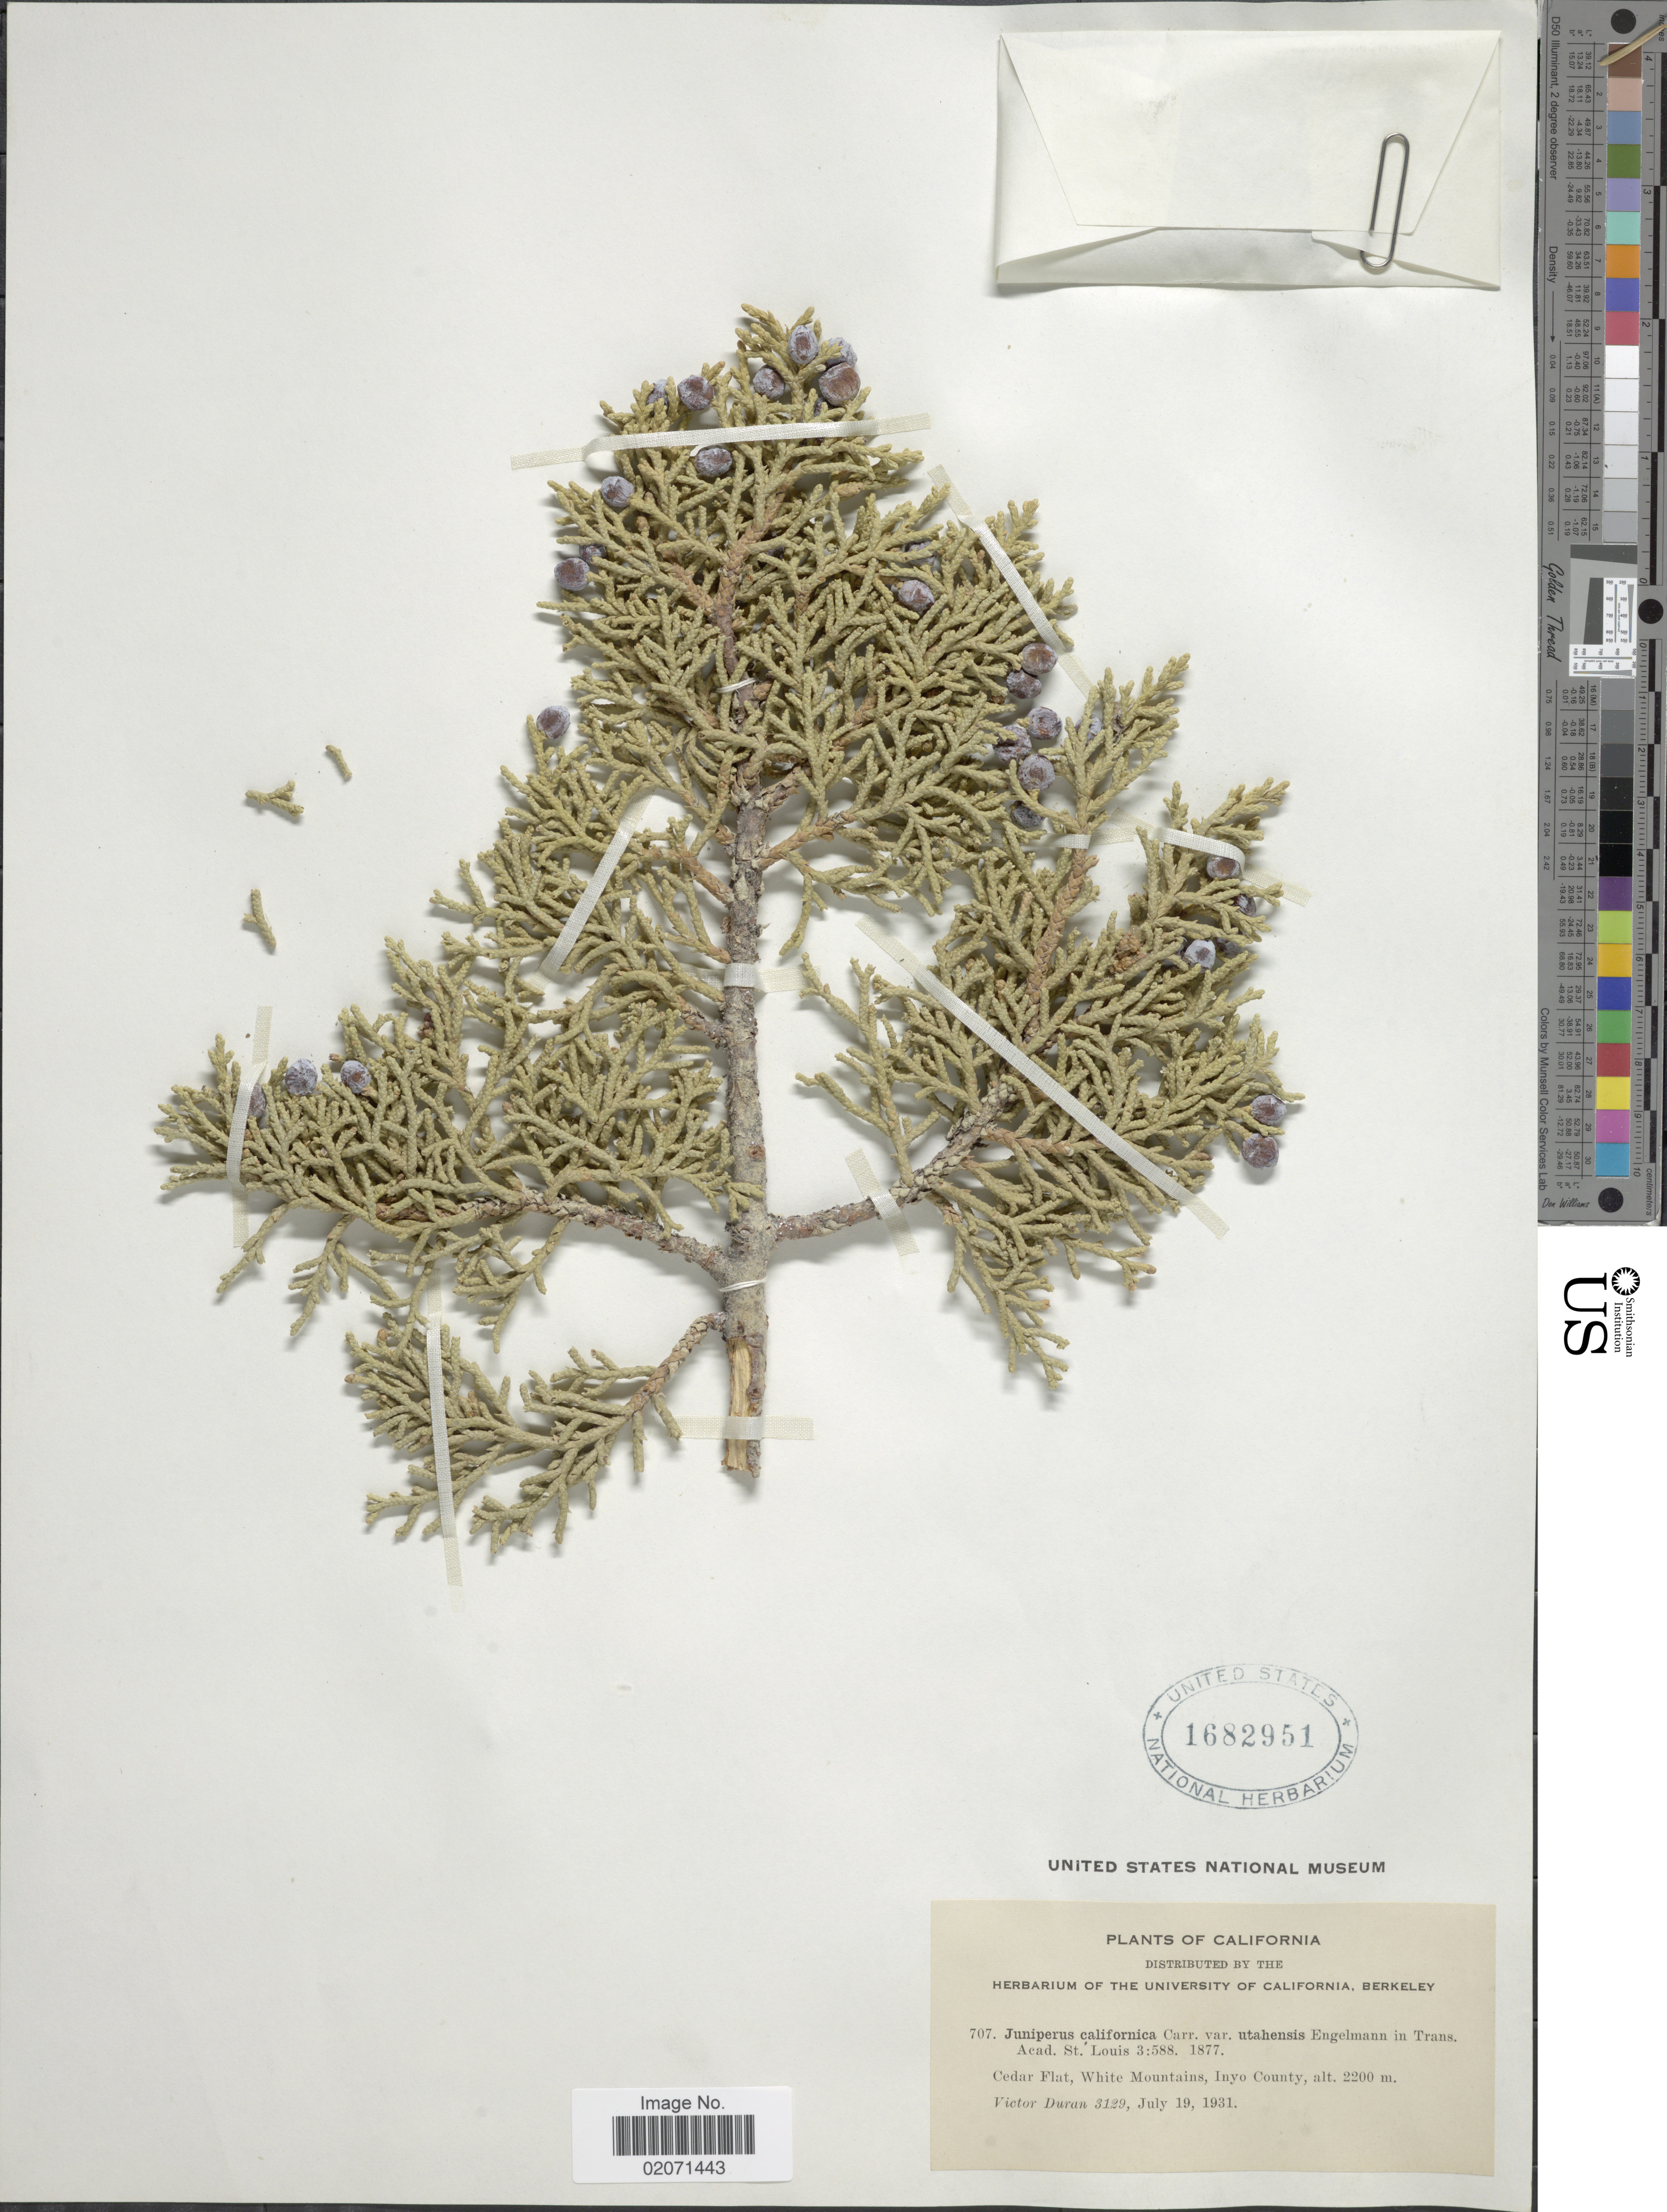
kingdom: Plantae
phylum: Tracheophyta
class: Pinopsida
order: Pinales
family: Cupressaceae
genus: Juniperus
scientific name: Juniperus osteosperma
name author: (Torr.) Little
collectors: V. Duran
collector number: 3129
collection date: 1931-07-19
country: United States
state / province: California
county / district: Inyo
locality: Cedar Flat, White Mountains, Inyo County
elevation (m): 2200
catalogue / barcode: US 1682951